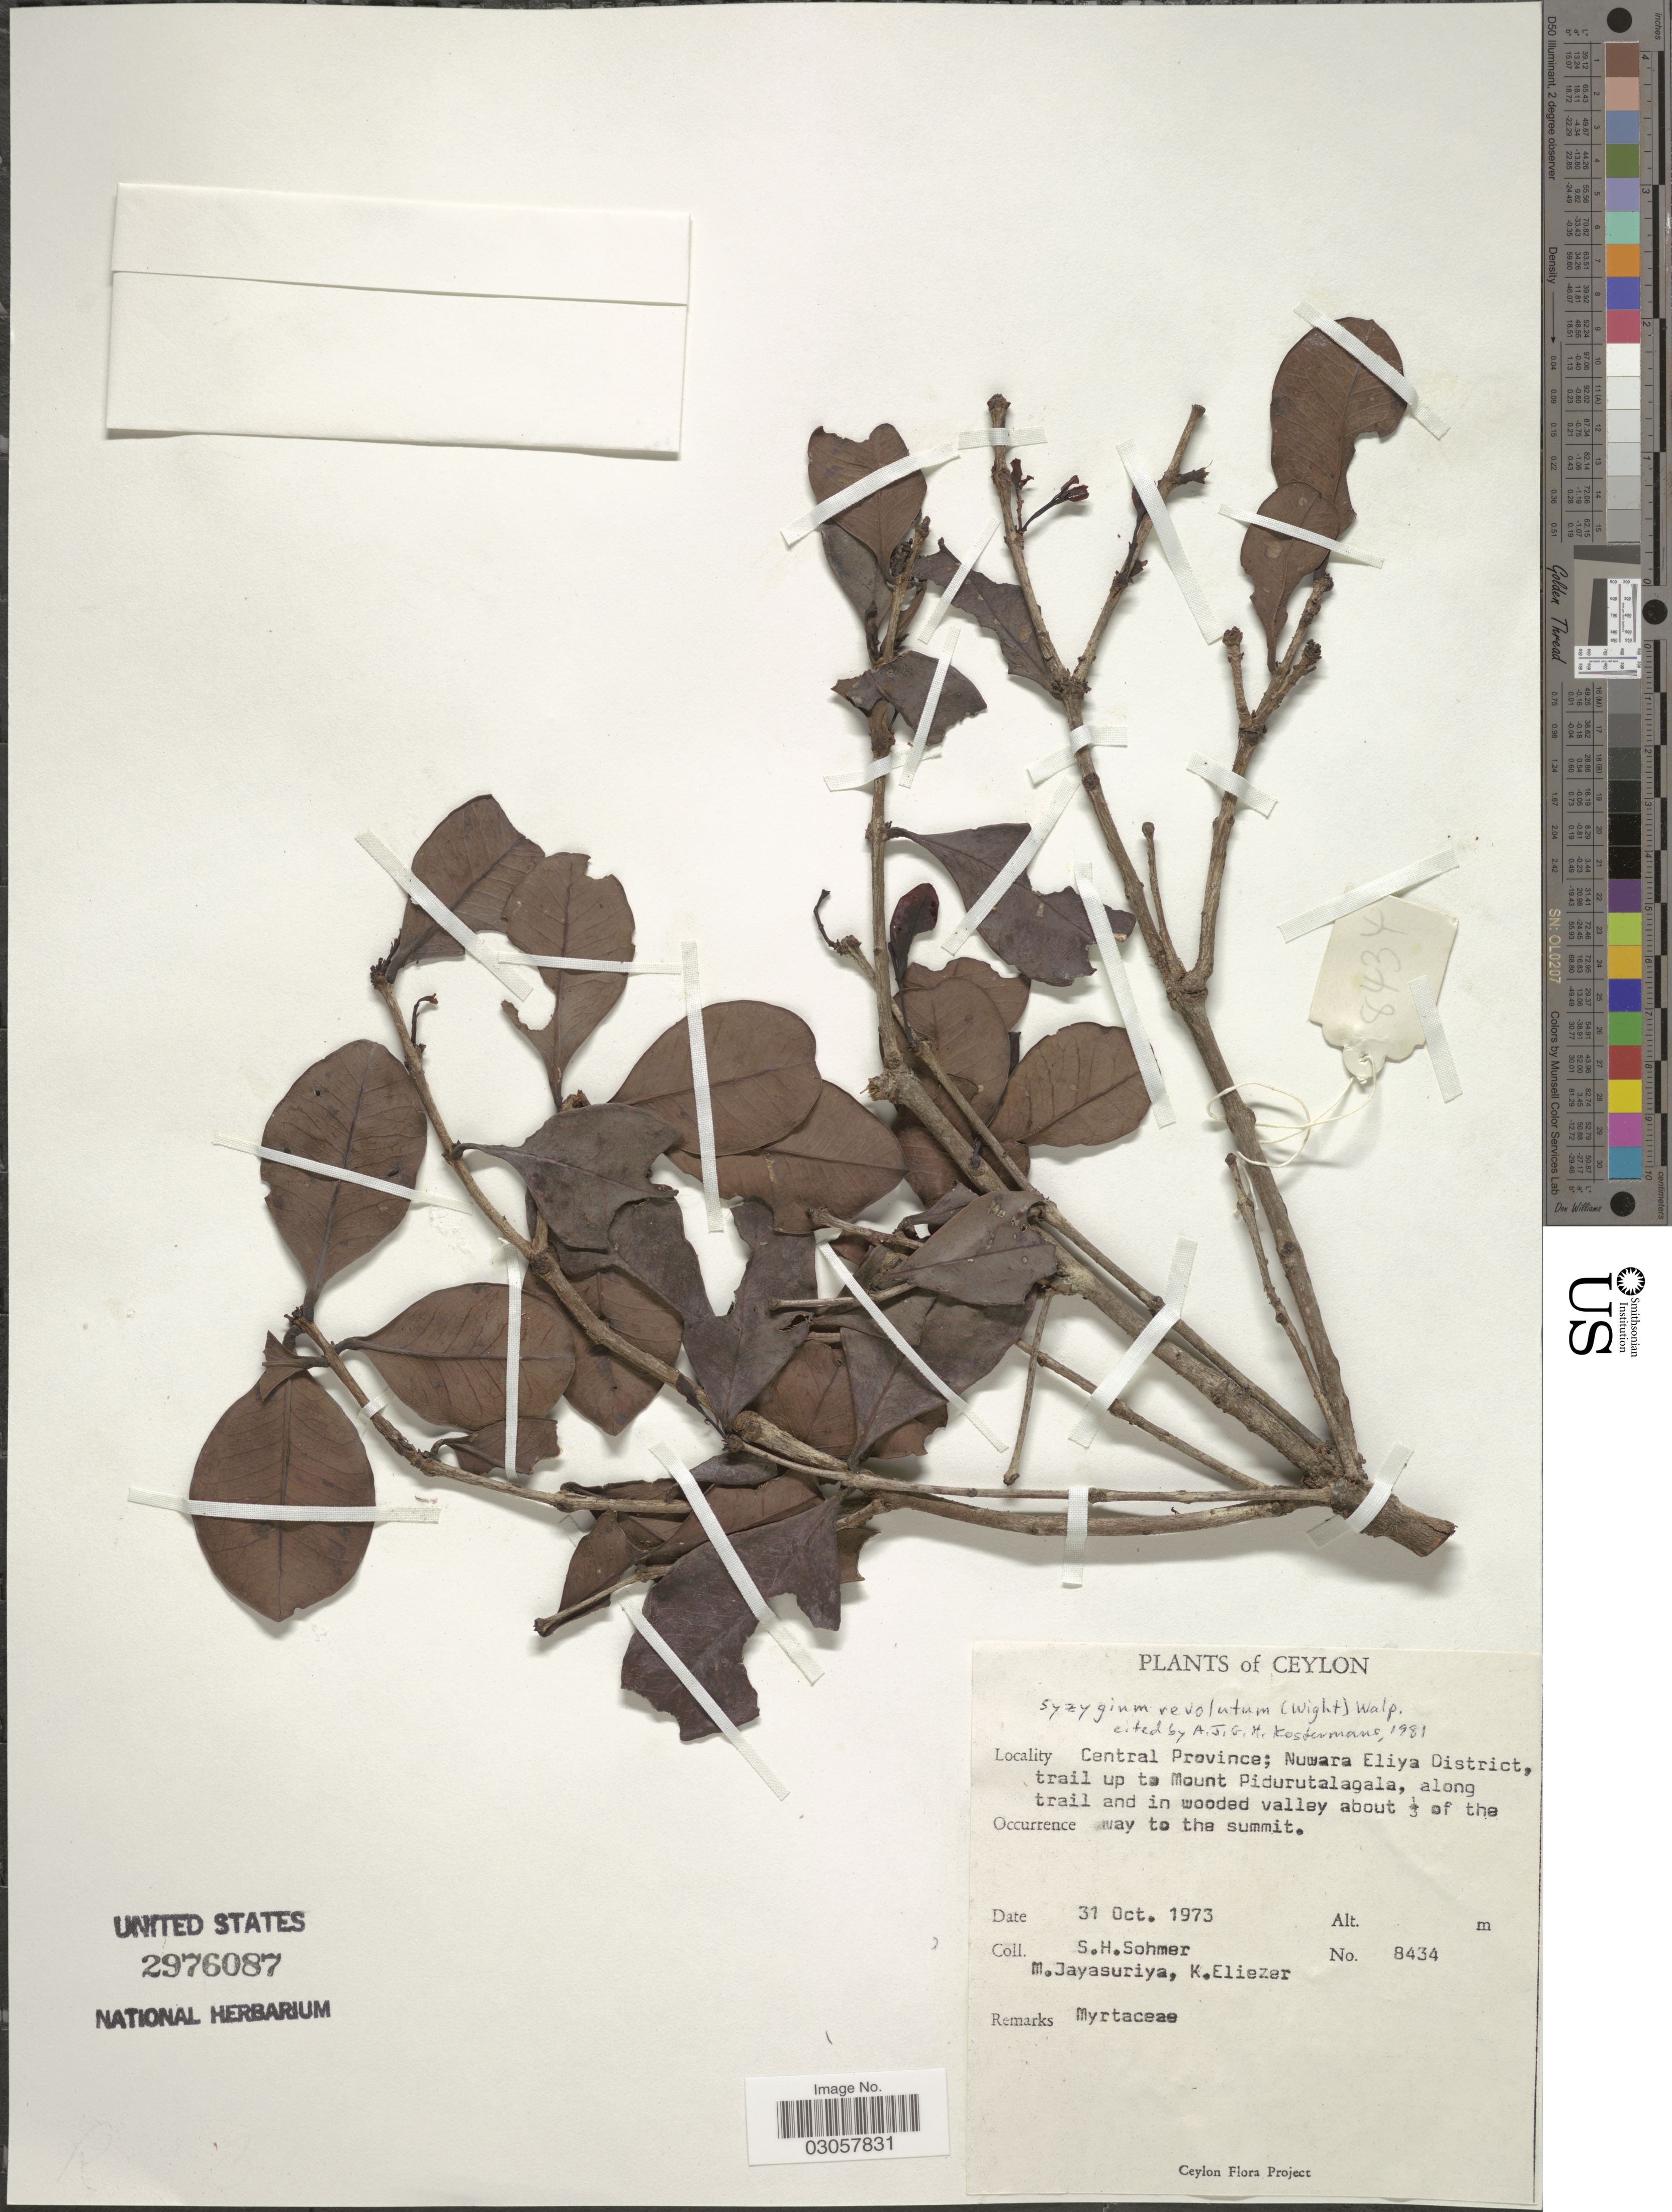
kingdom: Plantae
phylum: Tracheophyta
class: Magnoliopsida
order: Myrtales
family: Myrtaceae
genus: Syzygium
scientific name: Syzygium revolutum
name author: (Wight) Walp.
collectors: S. H. Sohmer, M. Jayasuriya & K. Eliezer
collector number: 8434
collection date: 1973-10-31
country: Sri Lanka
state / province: Central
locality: Ceylon. Nuwara Eliya District, trail up to Mount Pidurutalagala, along trail and in wooded valley about 1/3 of the way to the summit.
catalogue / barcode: US 2976087